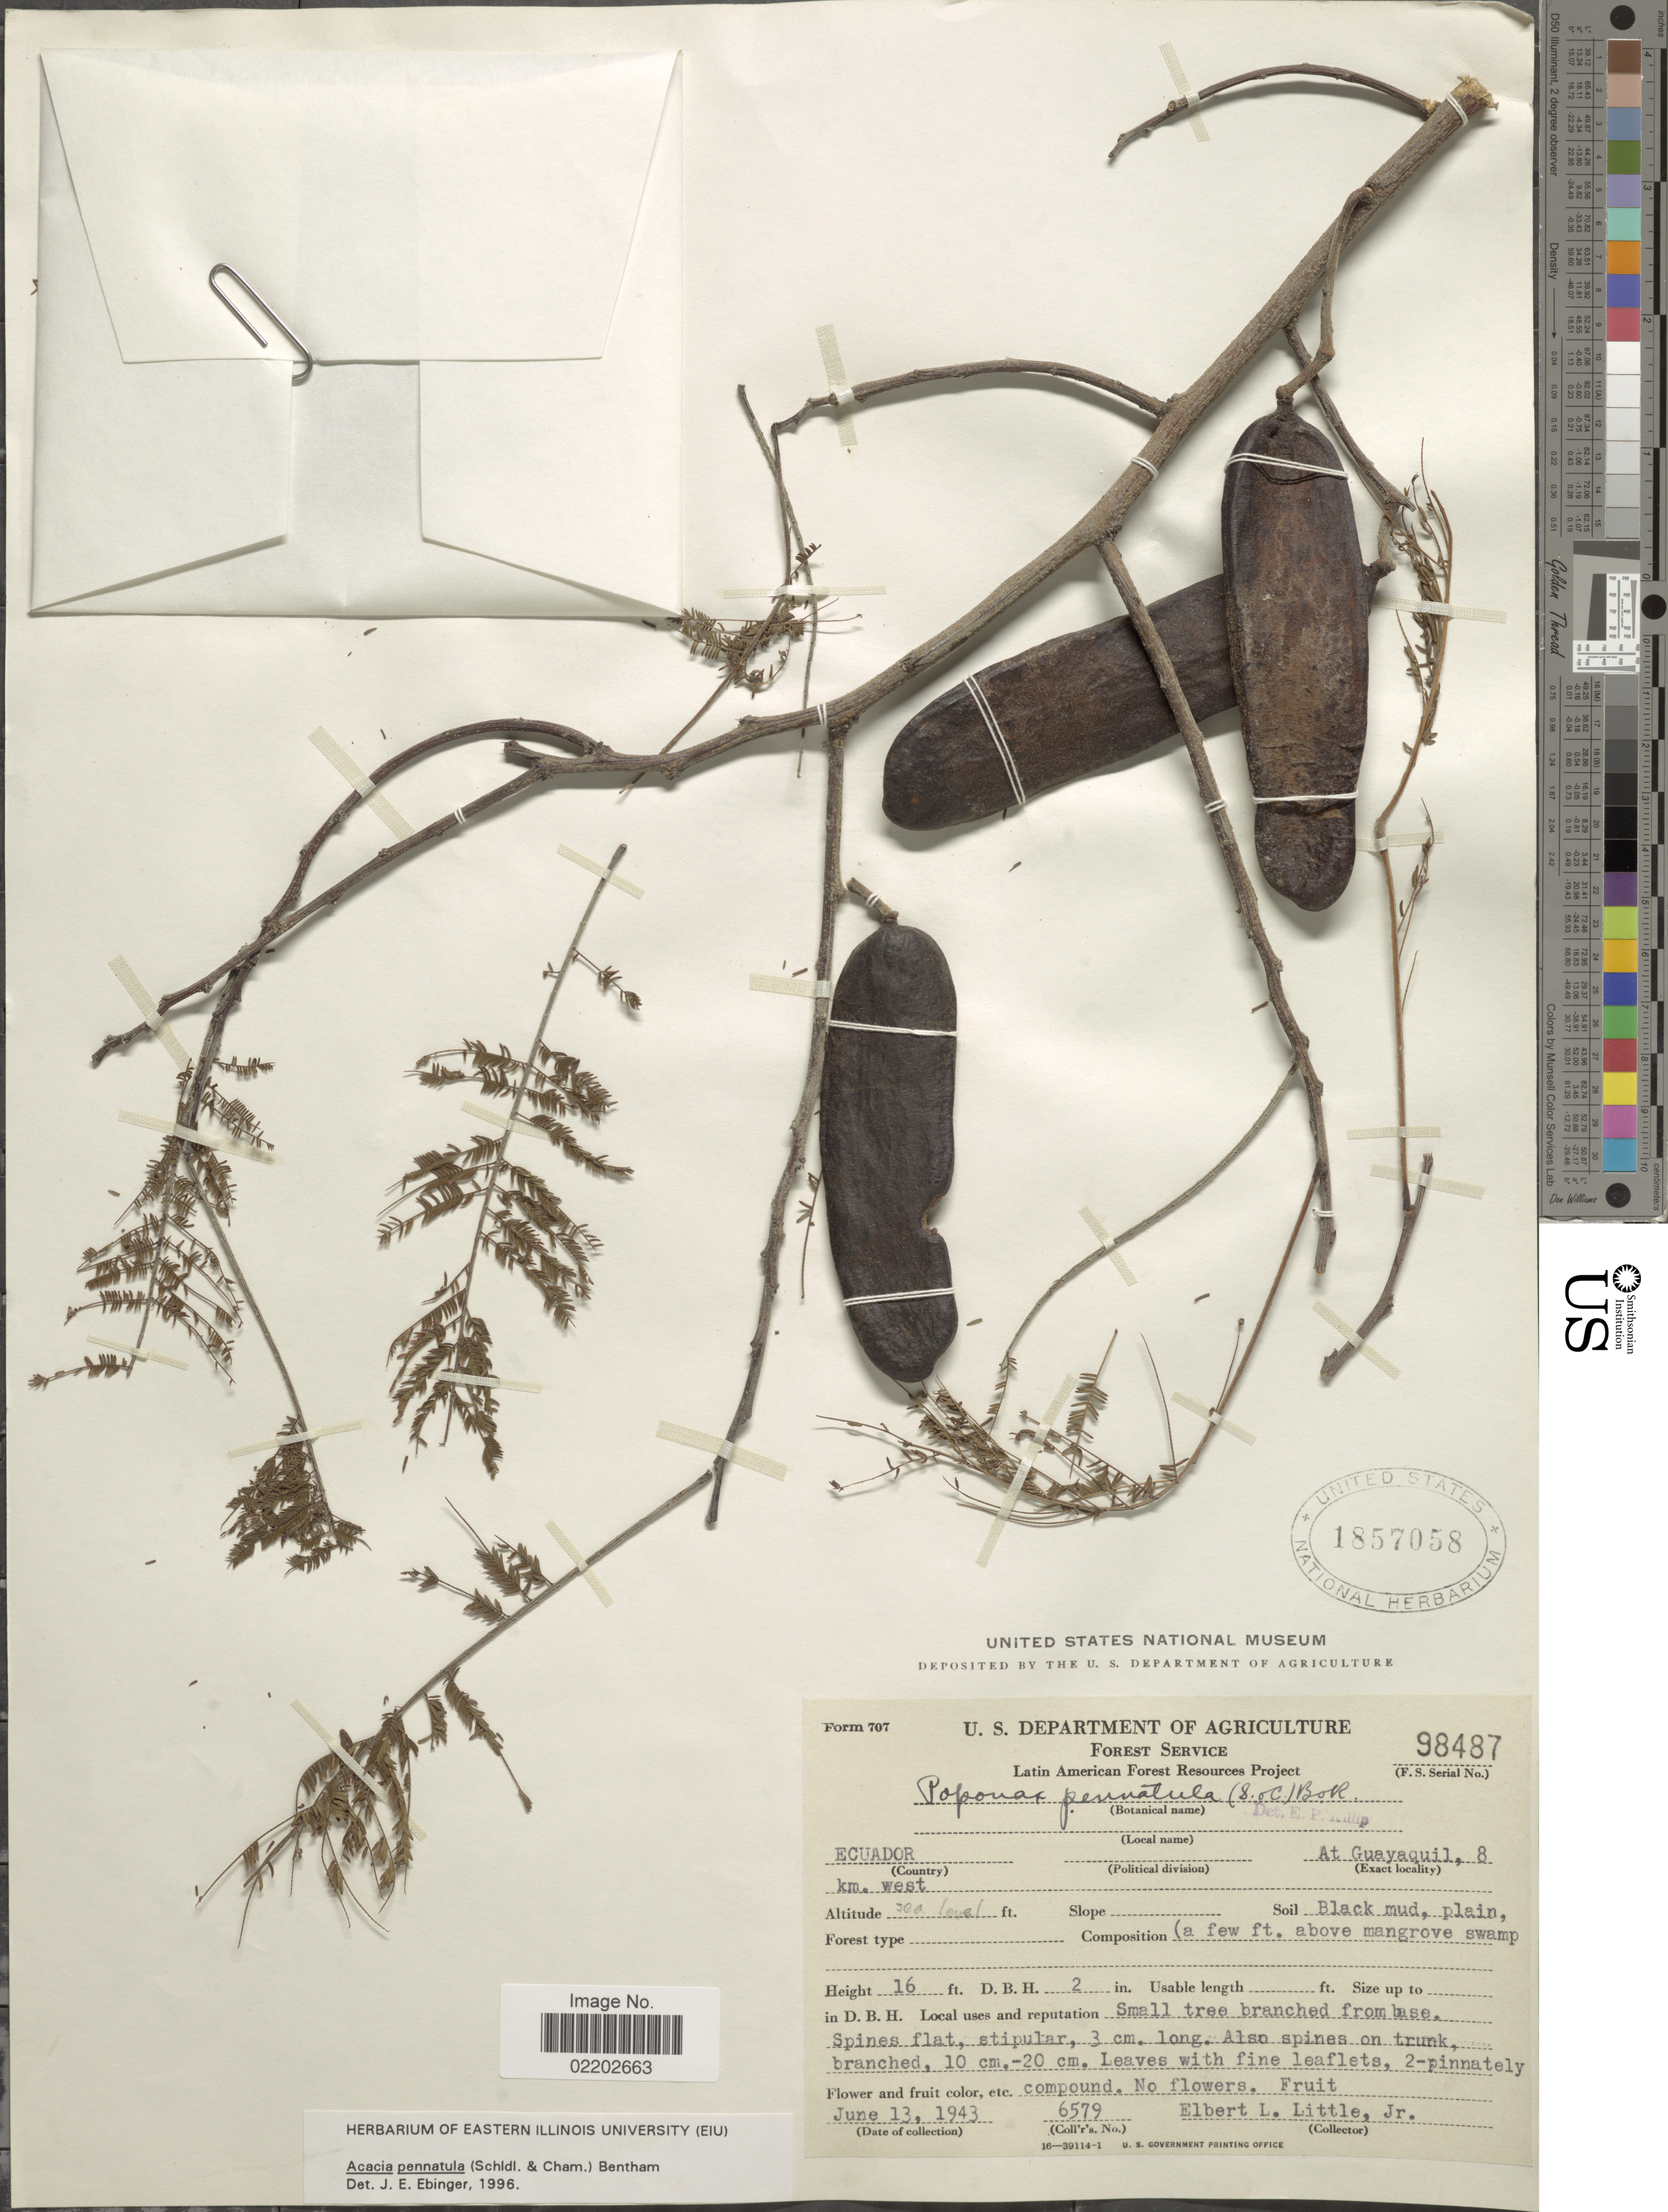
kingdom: Plantae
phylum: Tracheophyta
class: Magnoliopsida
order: Fabales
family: Fabaceae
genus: Vachellia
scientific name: Vachellia pennatula var. pennatula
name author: (Schltdl. & Cham.) Seigler & Ebinger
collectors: E. L. Little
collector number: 6579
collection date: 1943-06-13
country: Ecuador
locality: EcuadorAt Guayaquil, 8 km. west.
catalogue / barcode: US 1857058